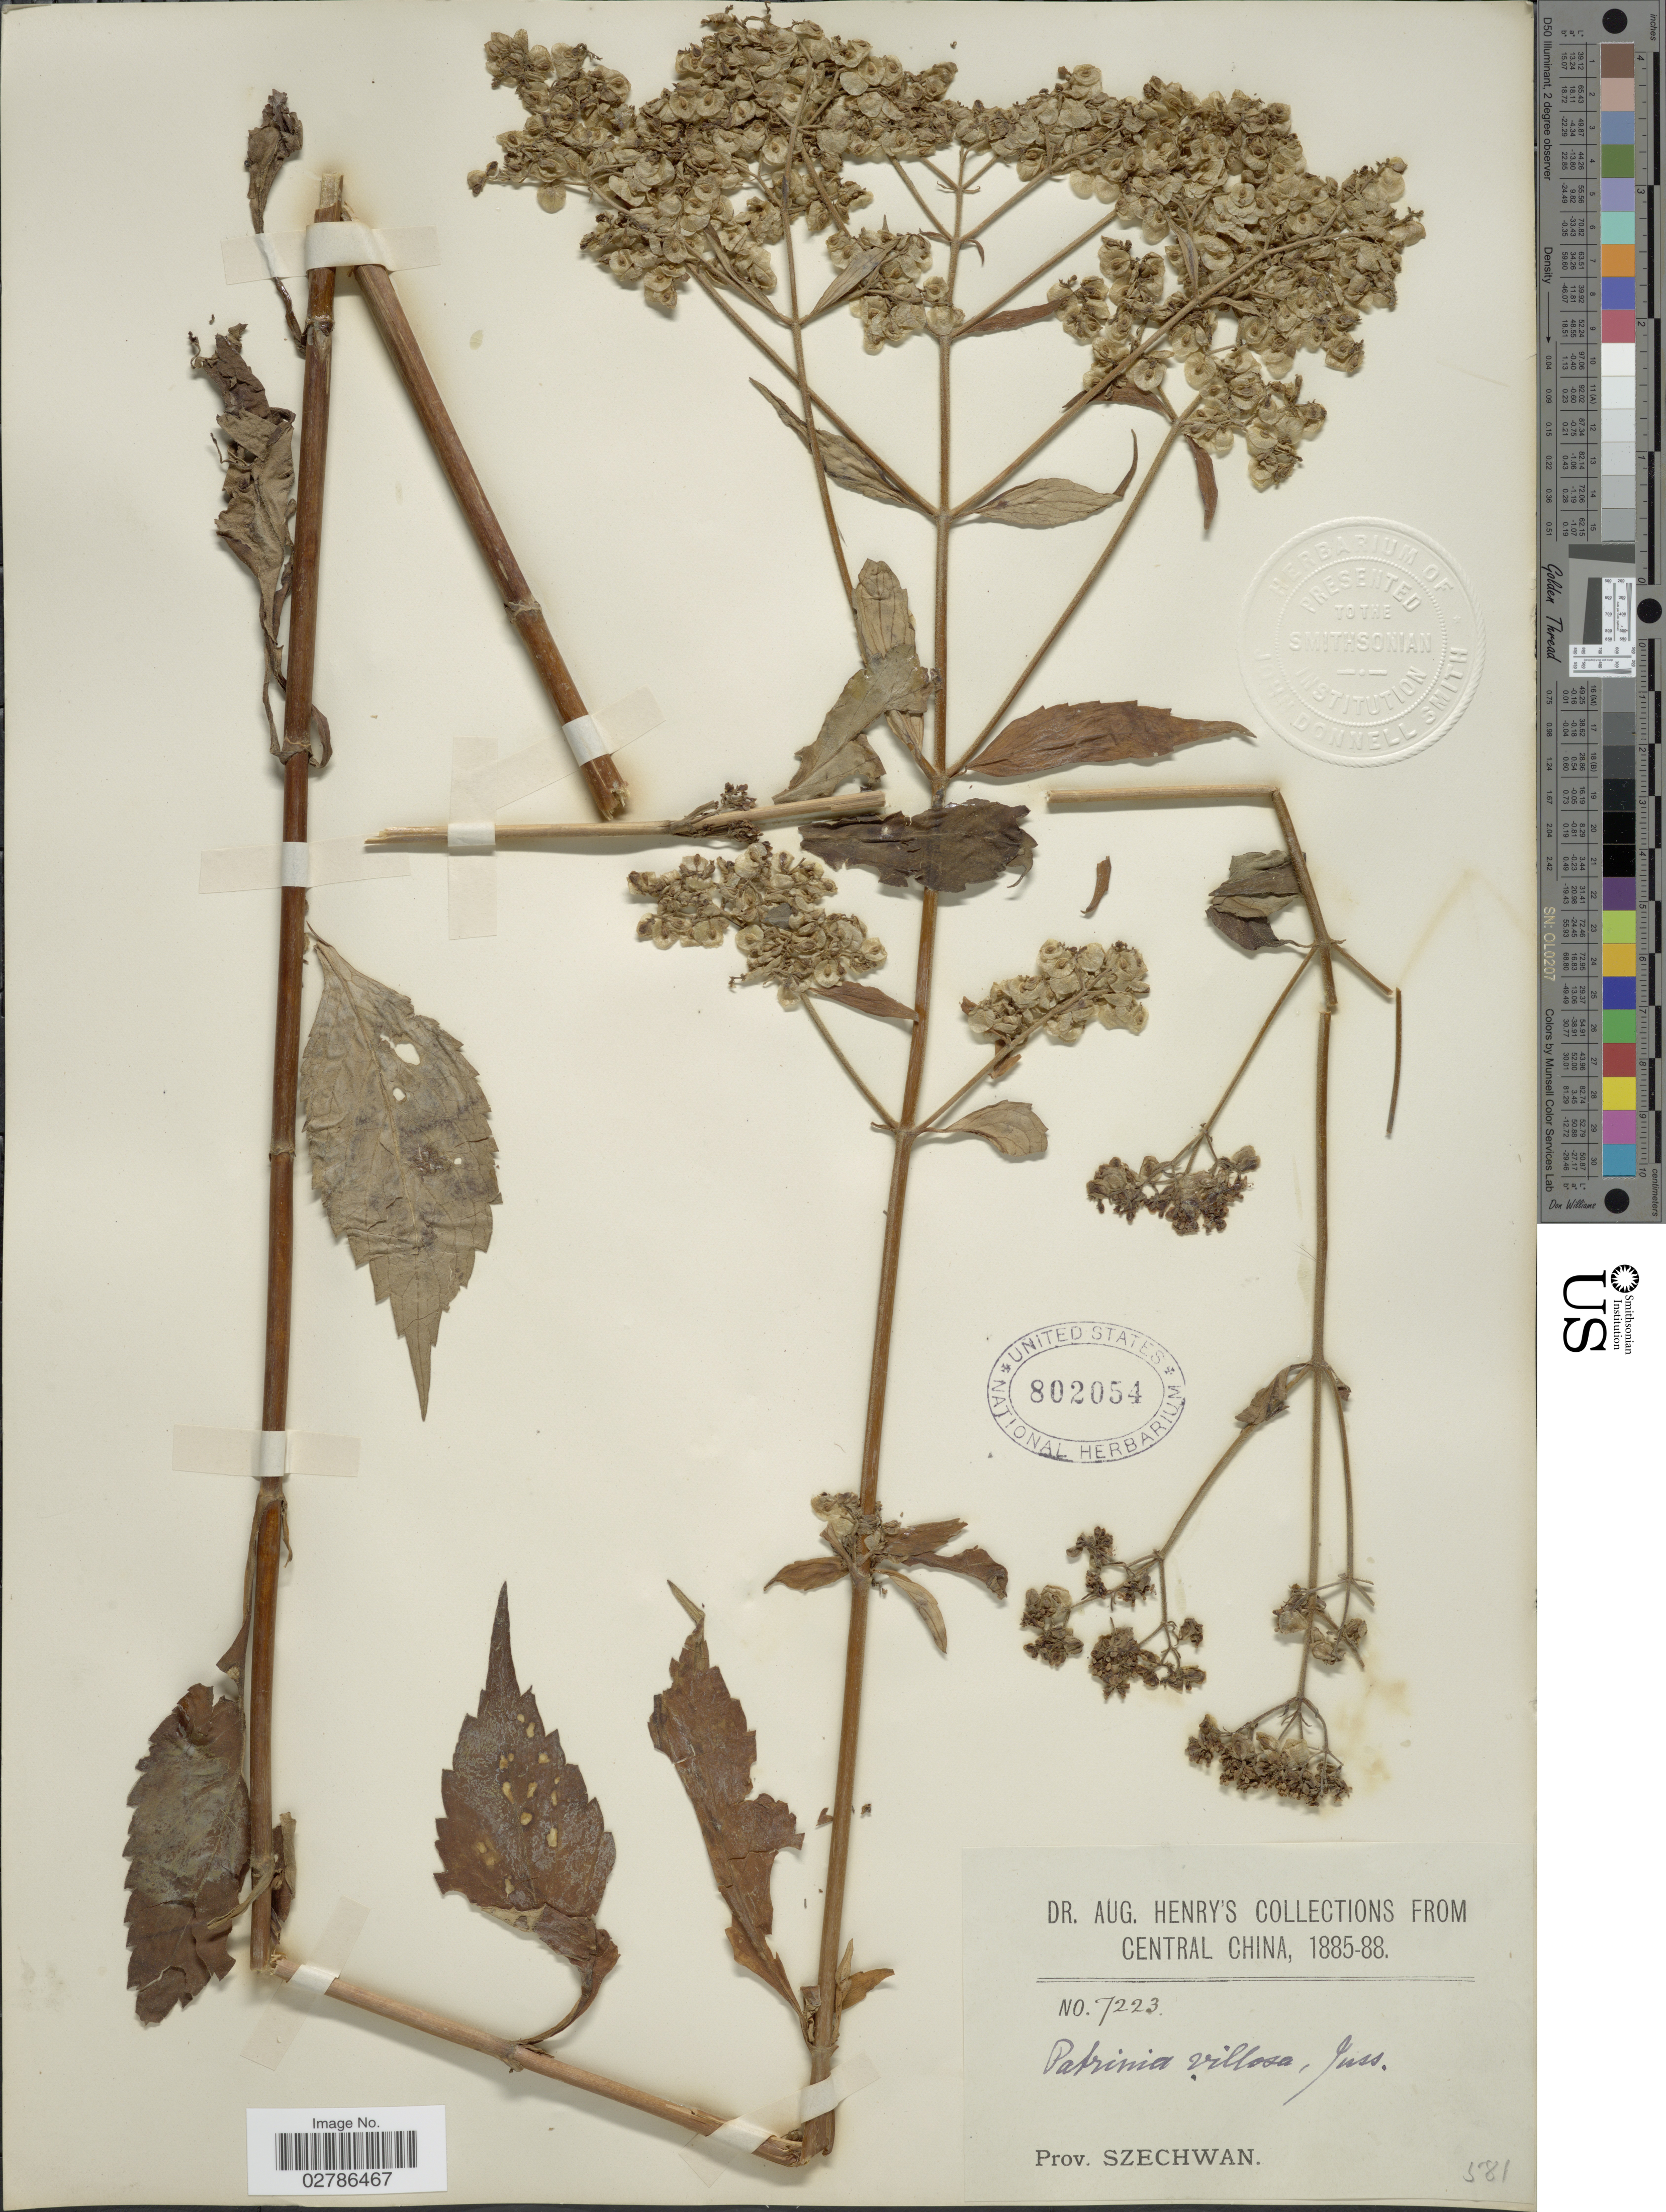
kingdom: Plantae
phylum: Tracheophyta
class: Magnoliopsida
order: Dipsacales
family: Caprifoliaceae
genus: Patrinia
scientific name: Patrinia villosa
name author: (Thunb.) Dufr.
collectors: A. Henry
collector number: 7223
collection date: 1885/1888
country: China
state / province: Sichuan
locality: Central China, Prov. Szechwan.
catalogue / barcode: US 802054